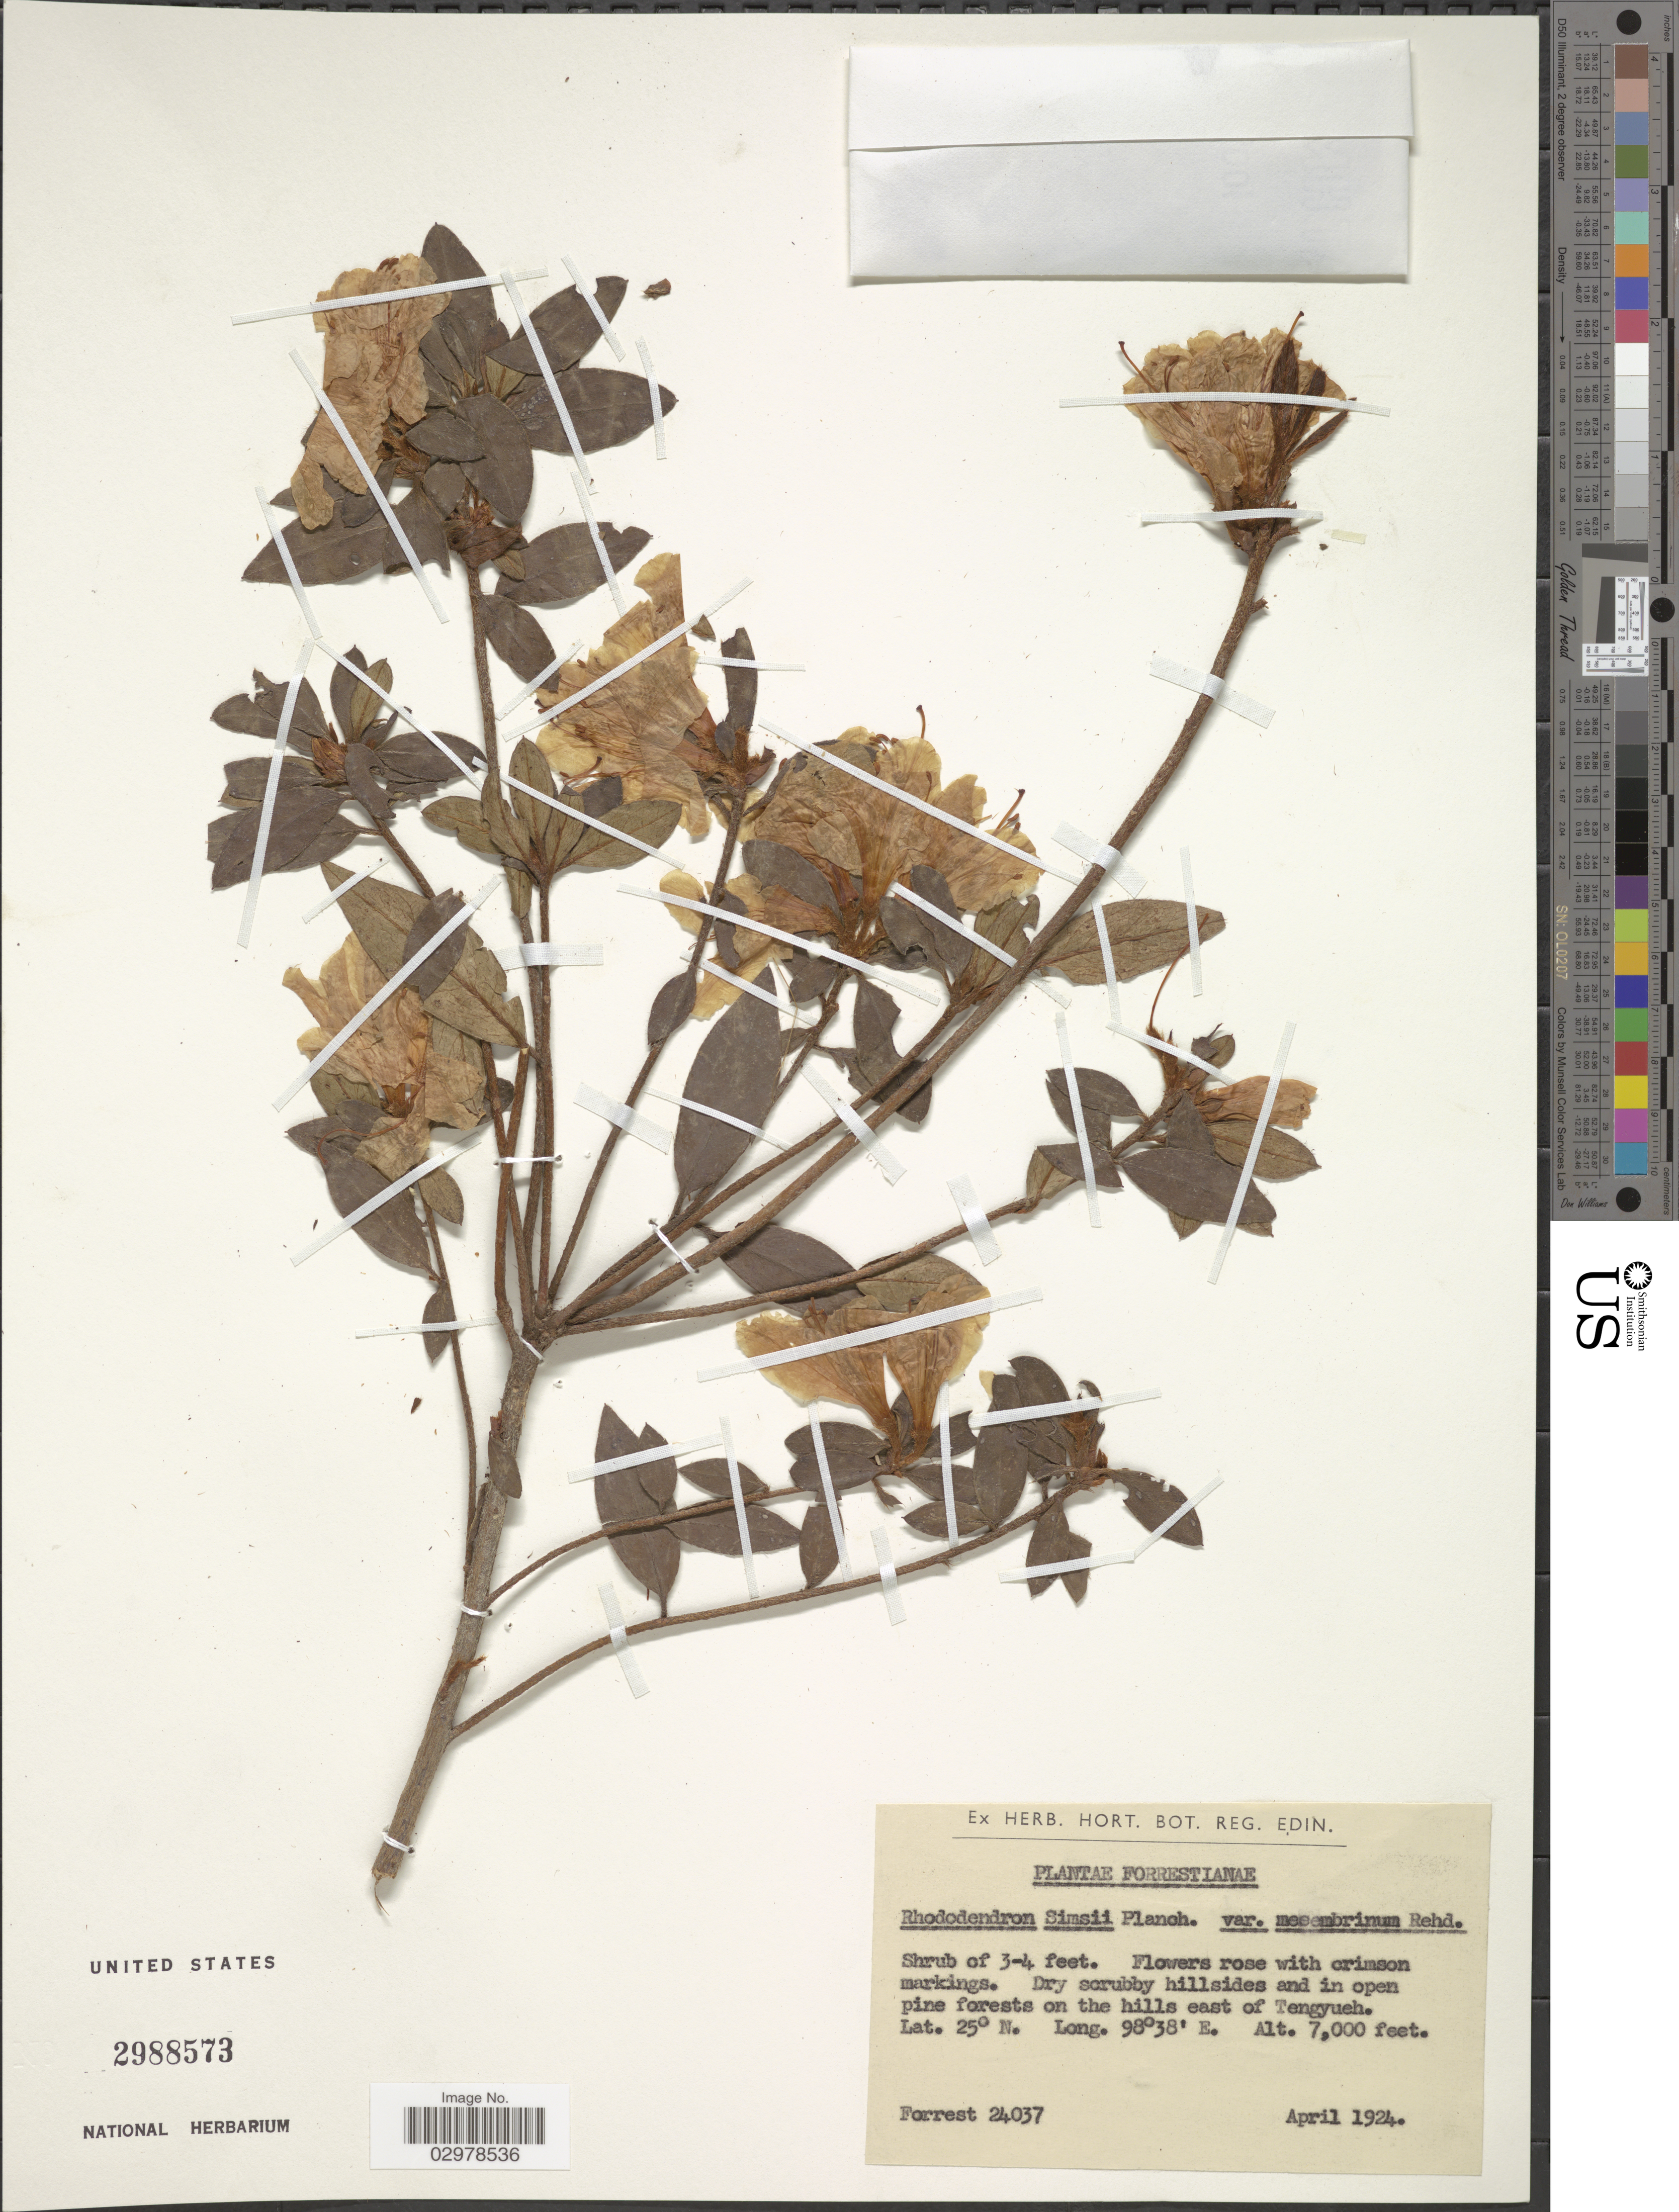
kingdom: Plantae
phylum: Tracheophyta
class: Magnoliopsida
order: Ericales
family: Ericaceae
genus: Rhododendron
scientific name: Rhododendron simsii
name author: Planch.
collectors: -. Forrest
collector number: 24037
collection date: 1924-04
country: China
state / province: Yunnan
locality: Dry scrubby hillsides and in open pine forests on the hills east of Tengyueh.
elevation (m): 2134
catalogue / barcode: US 2988573